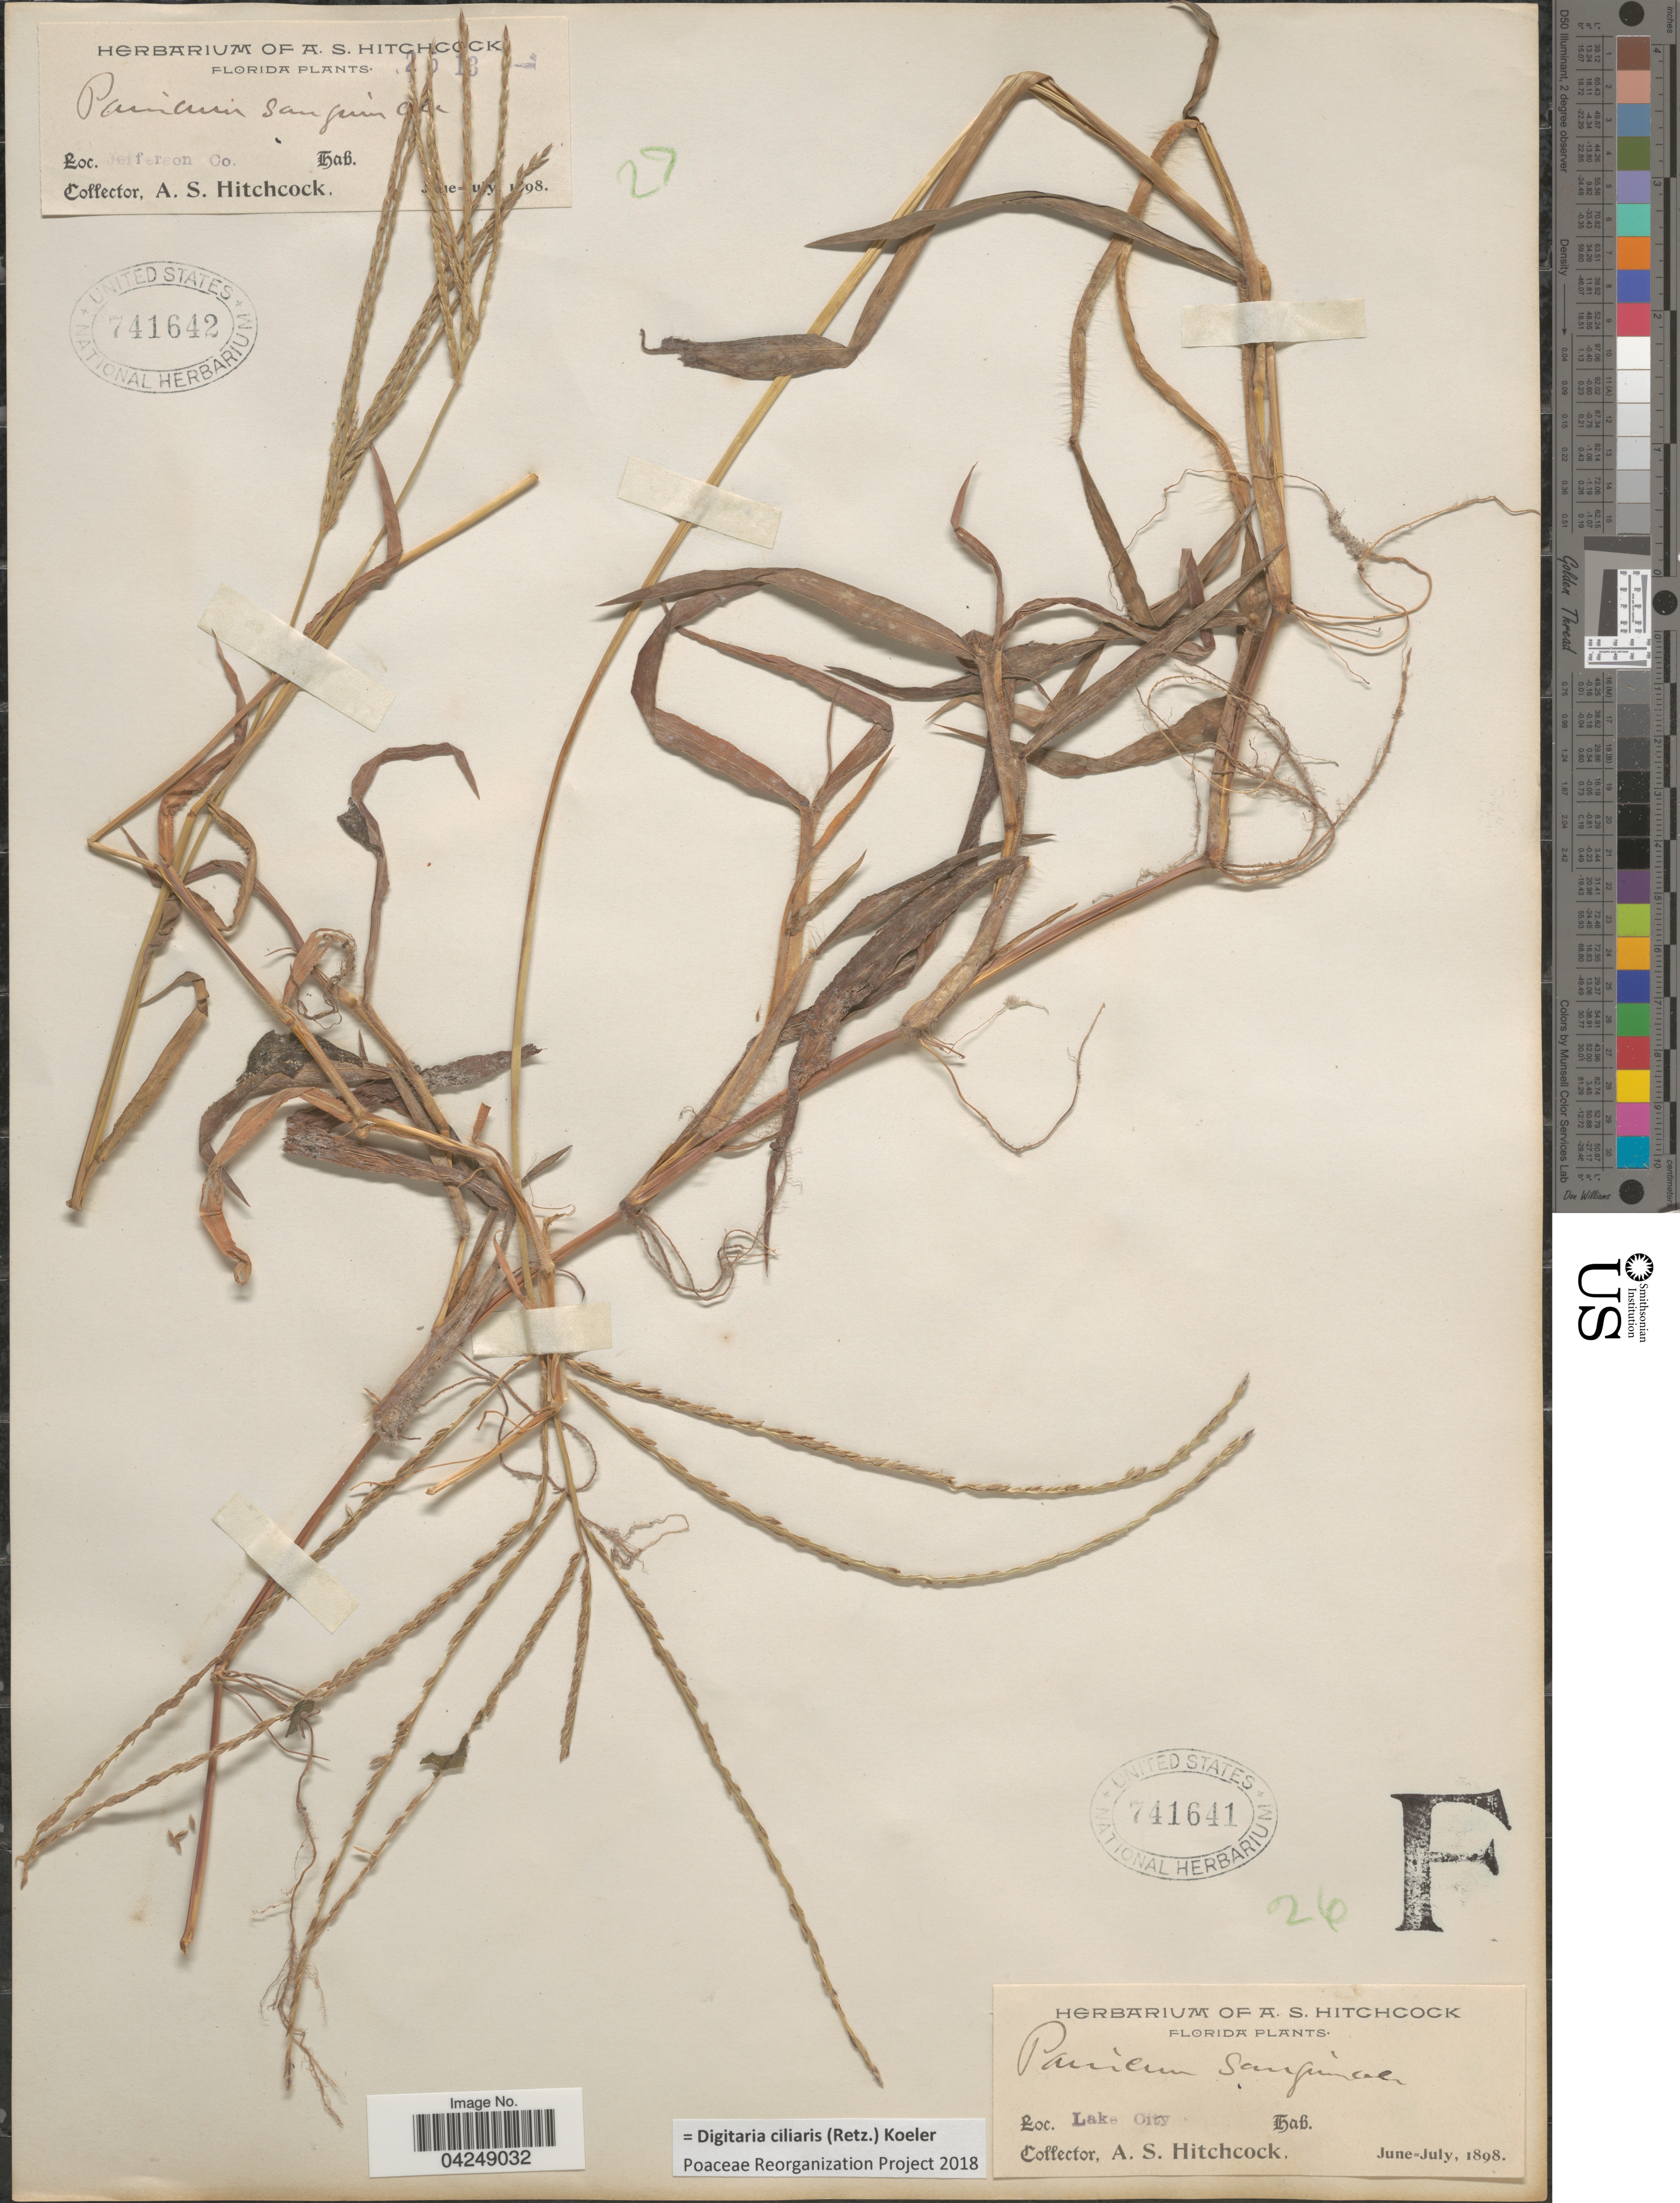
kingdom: Plantae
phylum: Tracheophyta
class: Liliopsida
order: Poales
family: Poaceae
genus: Digitaria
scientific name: Digitaria ciliaris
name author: (Retz.) Koeler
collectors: A. S. Hitchcock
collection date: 1898-06/1898-07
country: United States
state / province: Florida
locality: Jefferson Co.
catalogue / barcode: US 741642